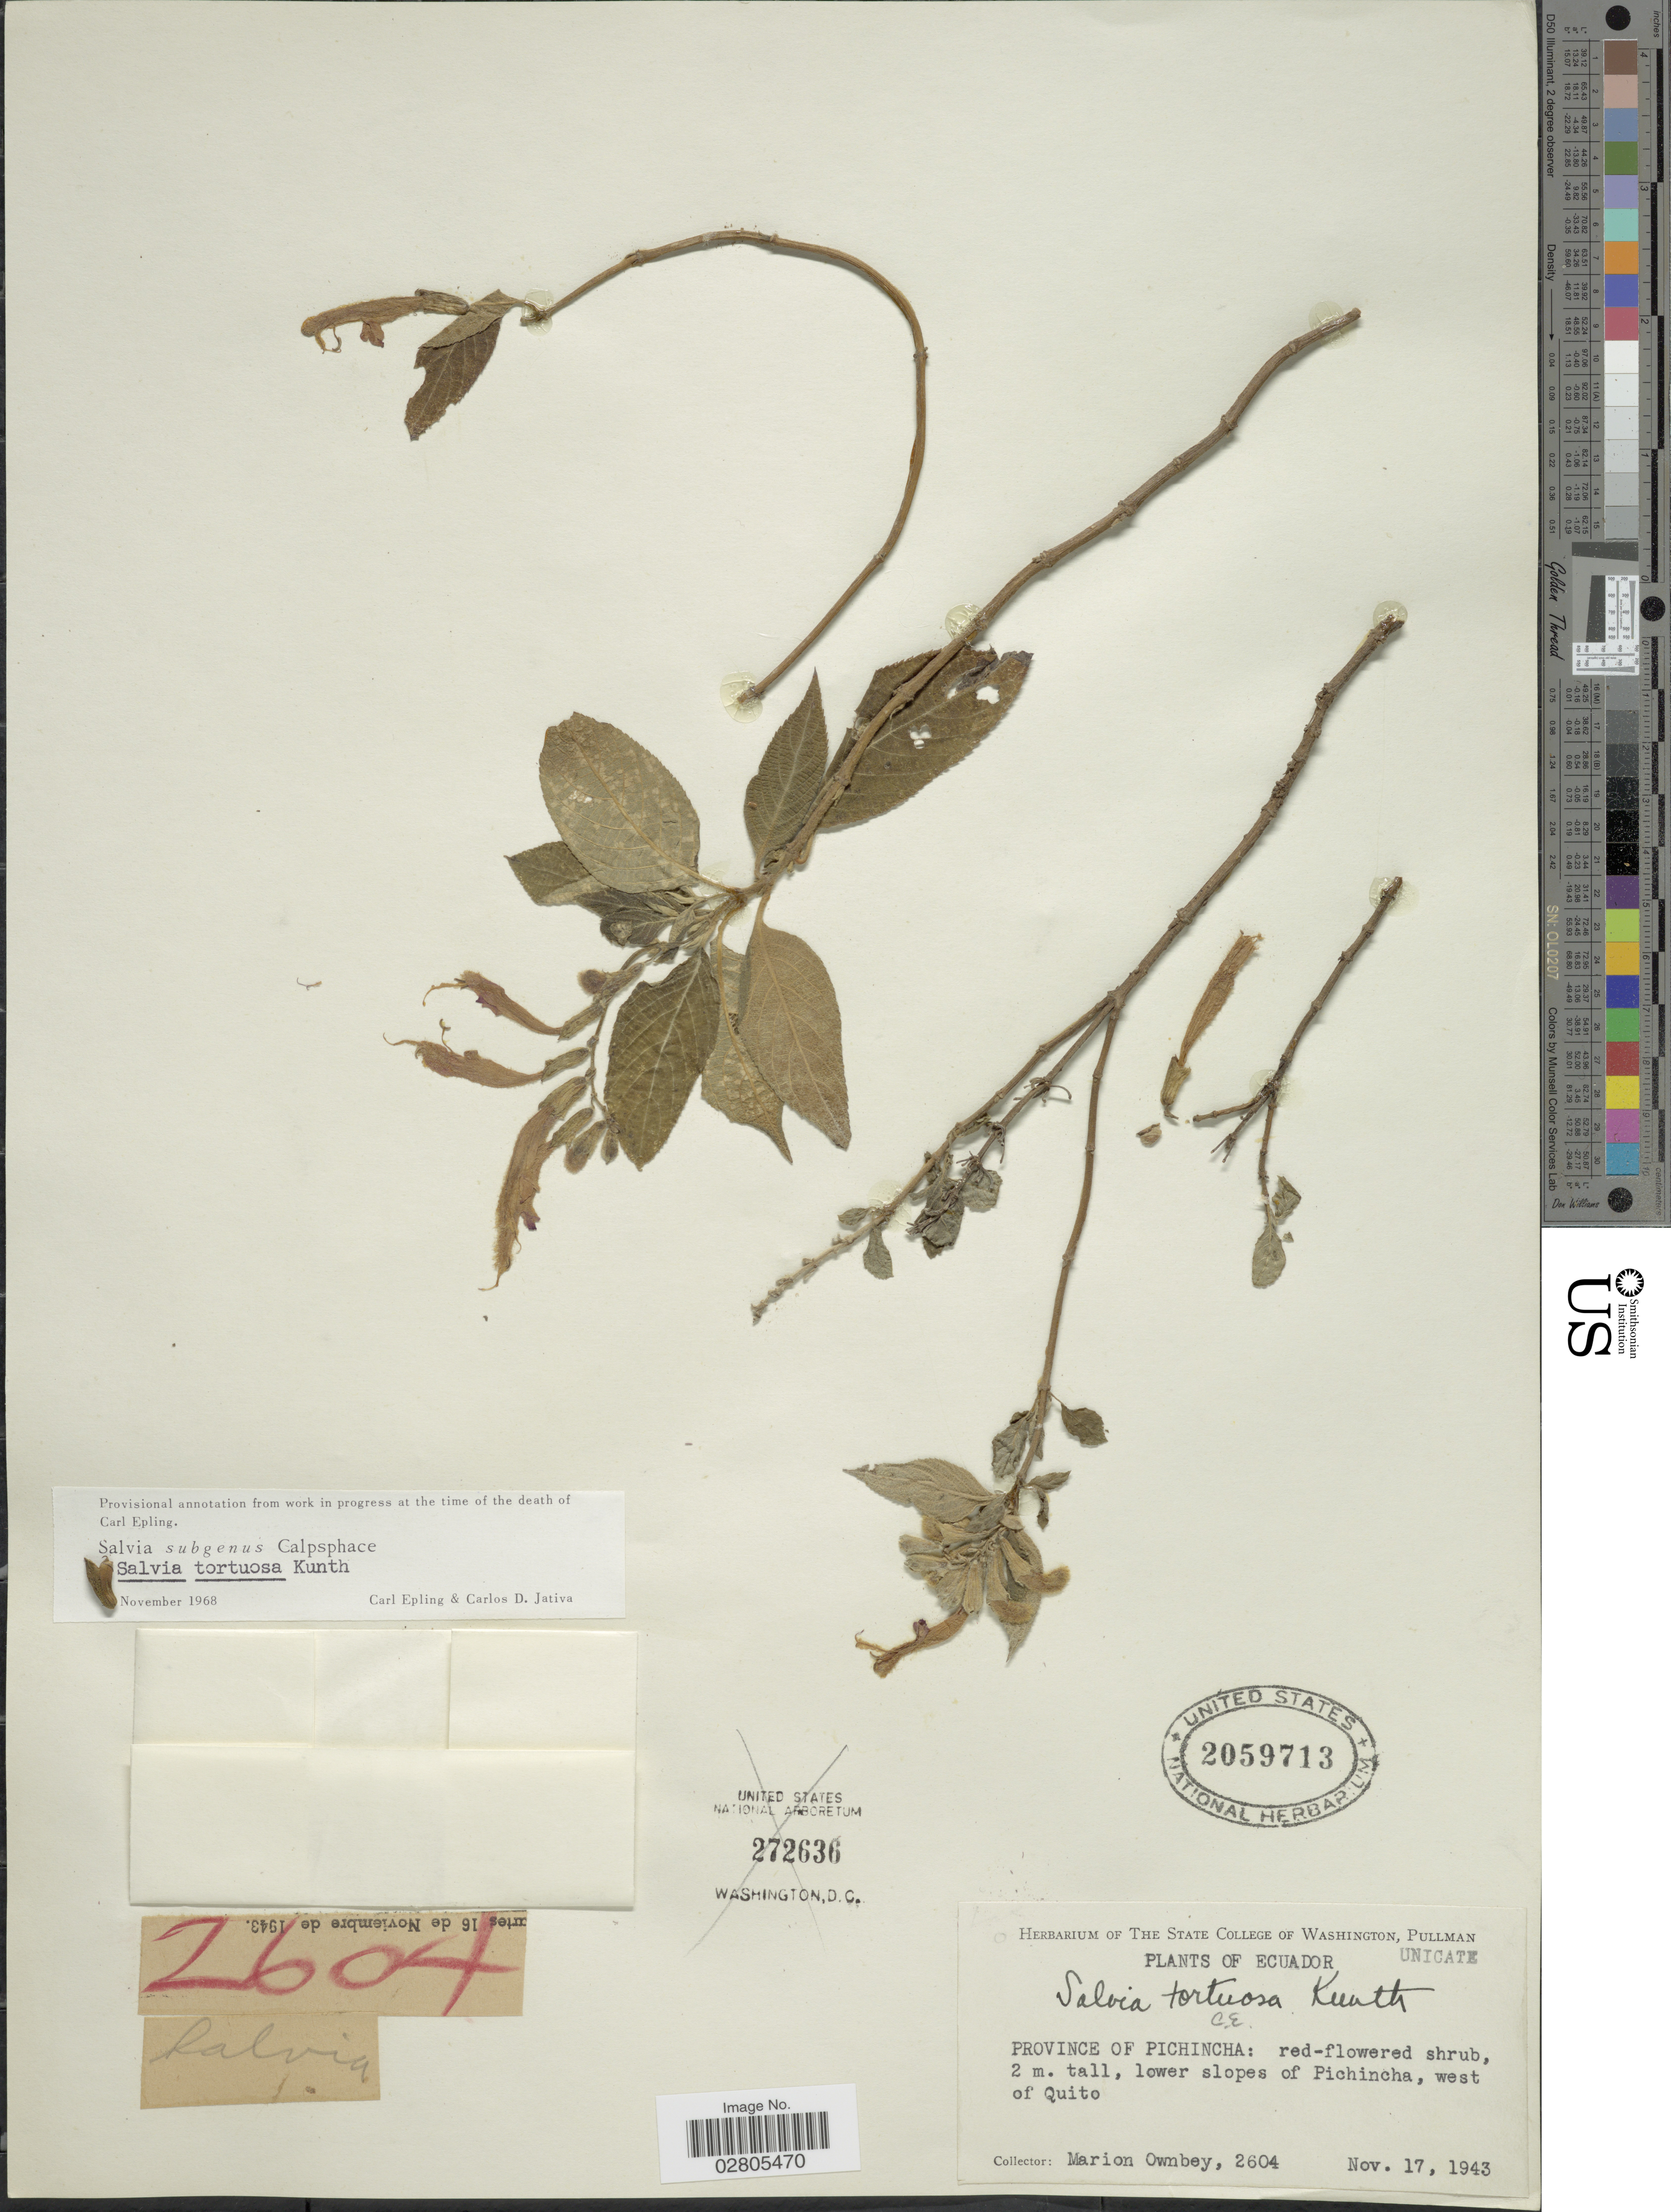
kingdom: Plantae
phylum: Tracheophyta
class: Magnoliopsida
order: Lamiales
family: Lamiaceae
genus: Salvia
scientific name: Salvia tortuosa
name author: Kunth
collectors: M. Ownbey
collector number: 2604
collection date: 1943-11-17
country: Ecuador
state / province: Pichincha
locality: Province of Pichincha: lower slopes of Pichincha, west of Quito.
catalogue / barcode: US 2059713